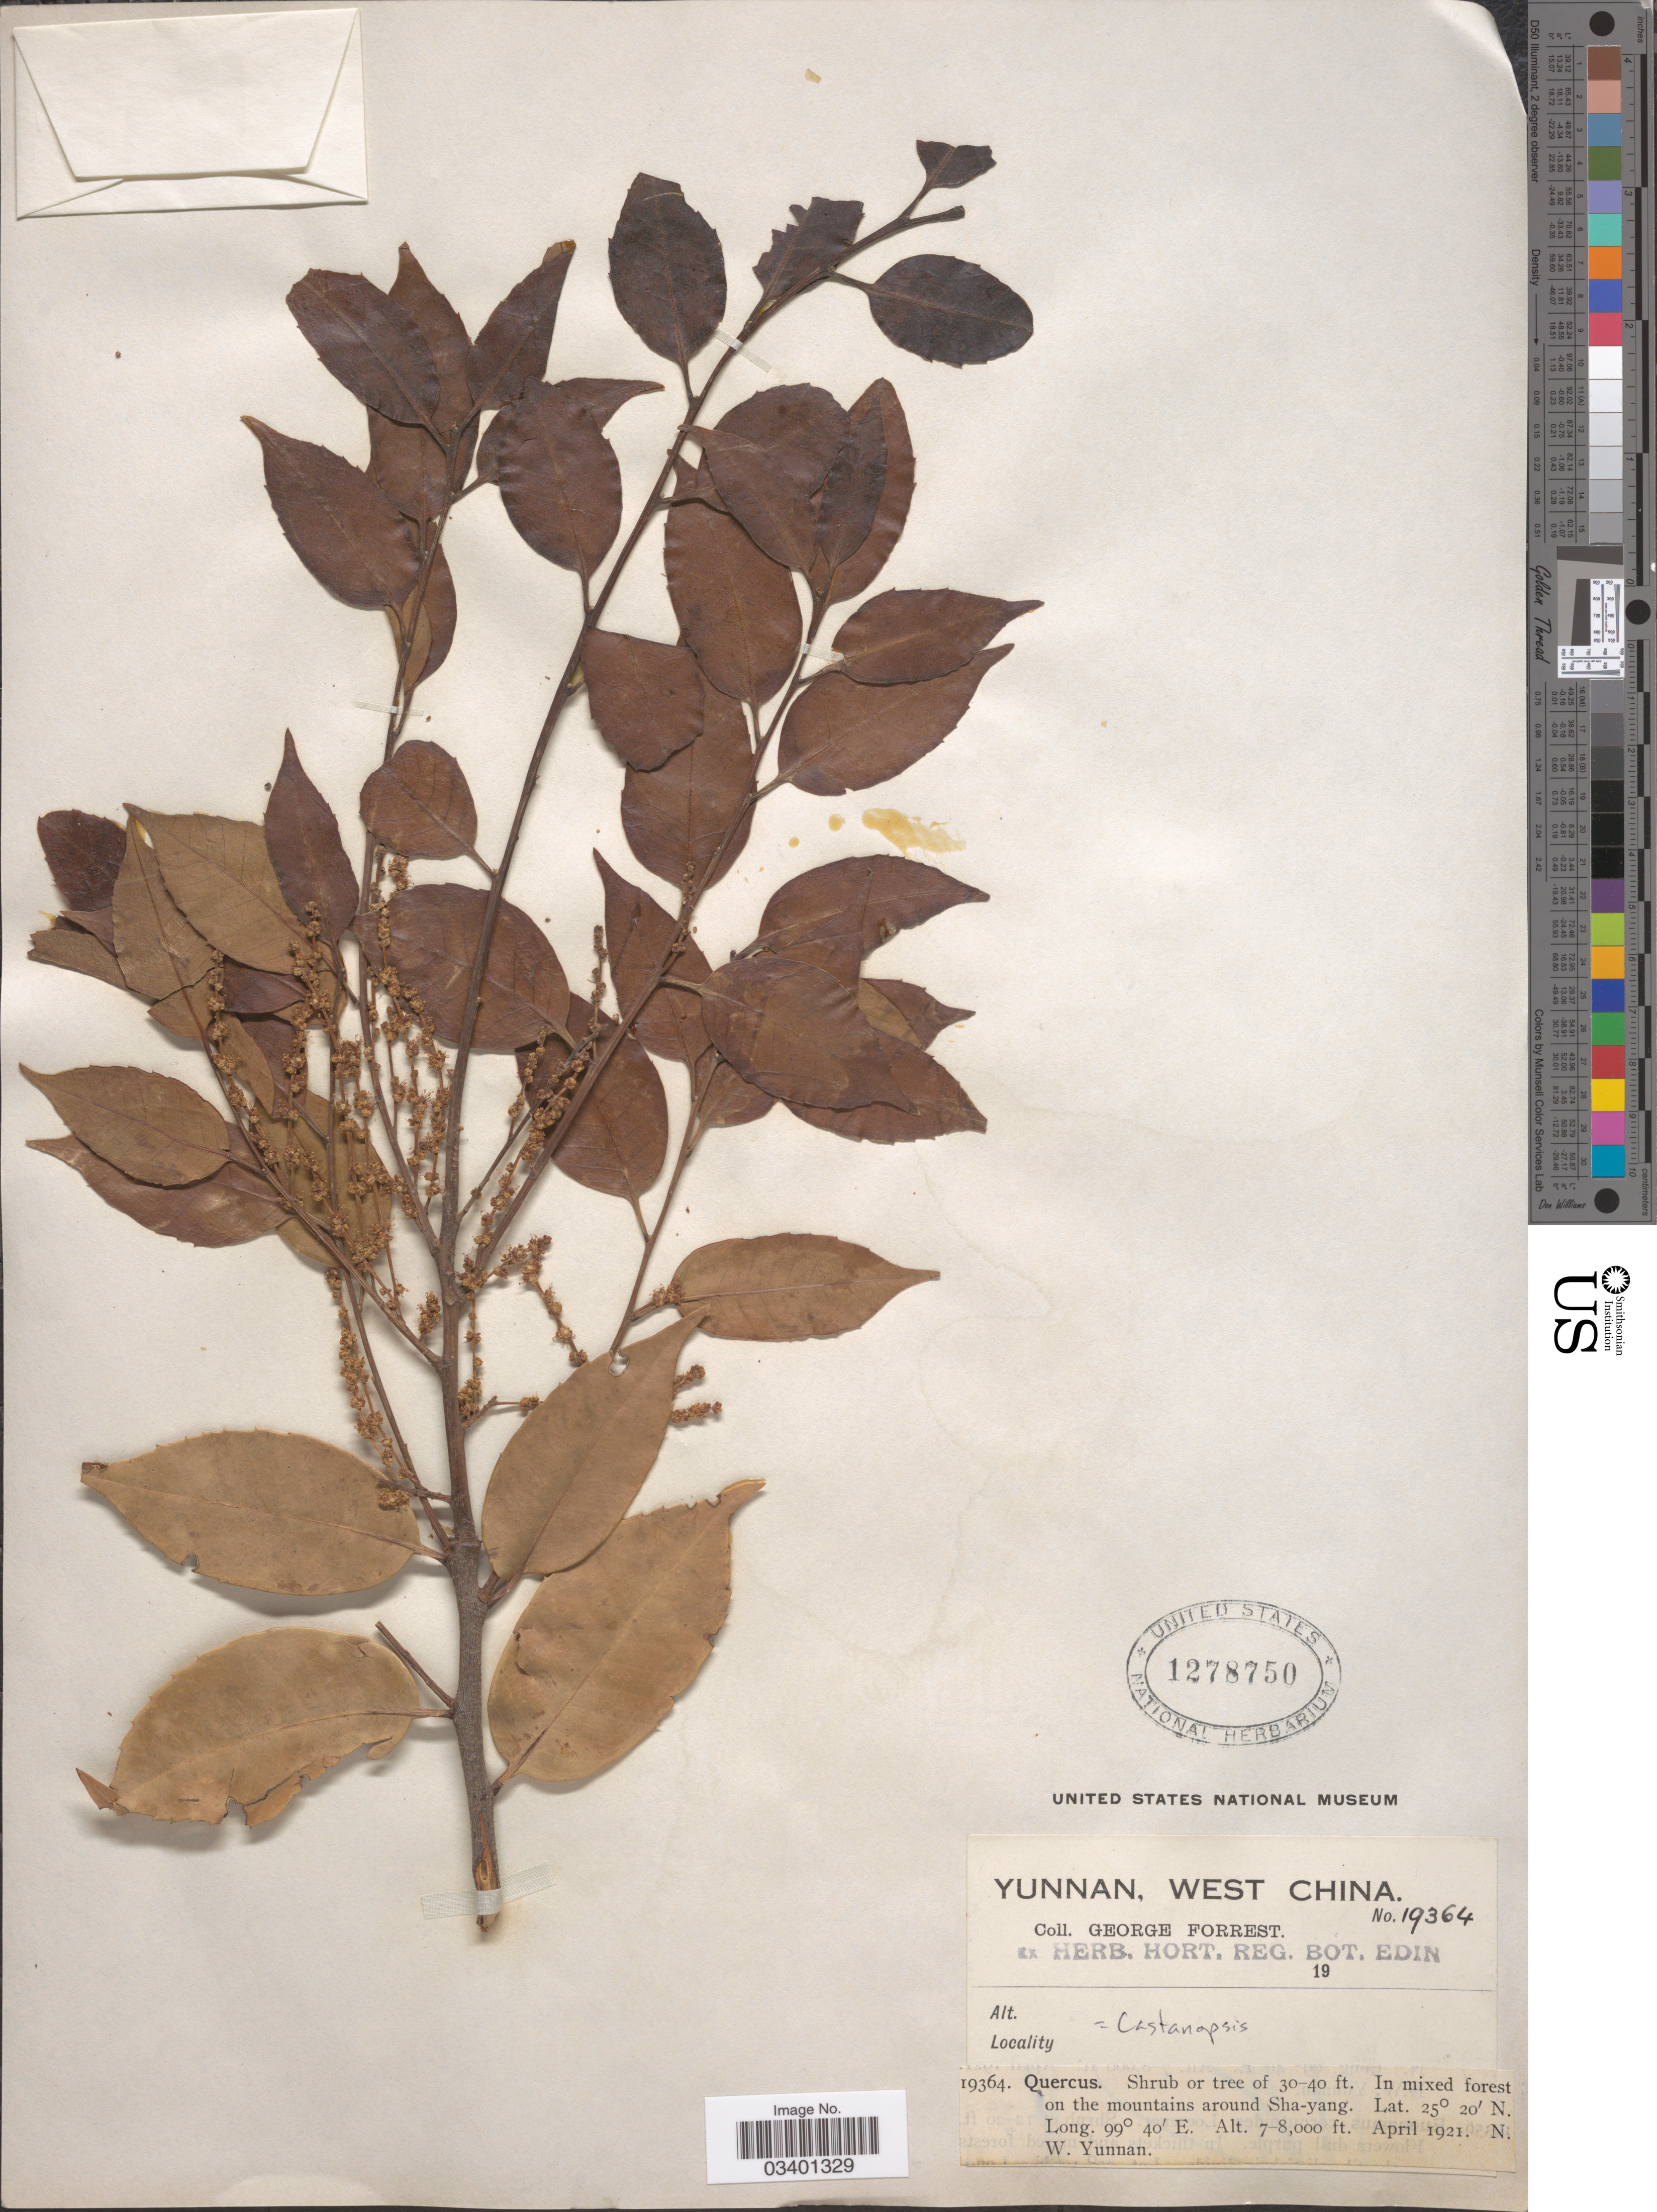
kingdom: Plantae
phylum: Tracheophyta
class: Magnoliopsida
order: Fagales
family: Fagaceae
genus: Castanopsis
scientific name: Castanopsis sp.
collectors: G. Forrest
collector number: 19364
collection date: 1921-04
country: China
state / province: Yunnan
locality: West China. In mixed forest on the mountains around Sha-yang. N. W. Yunnan.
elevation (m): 2134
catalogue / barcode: US 1278750